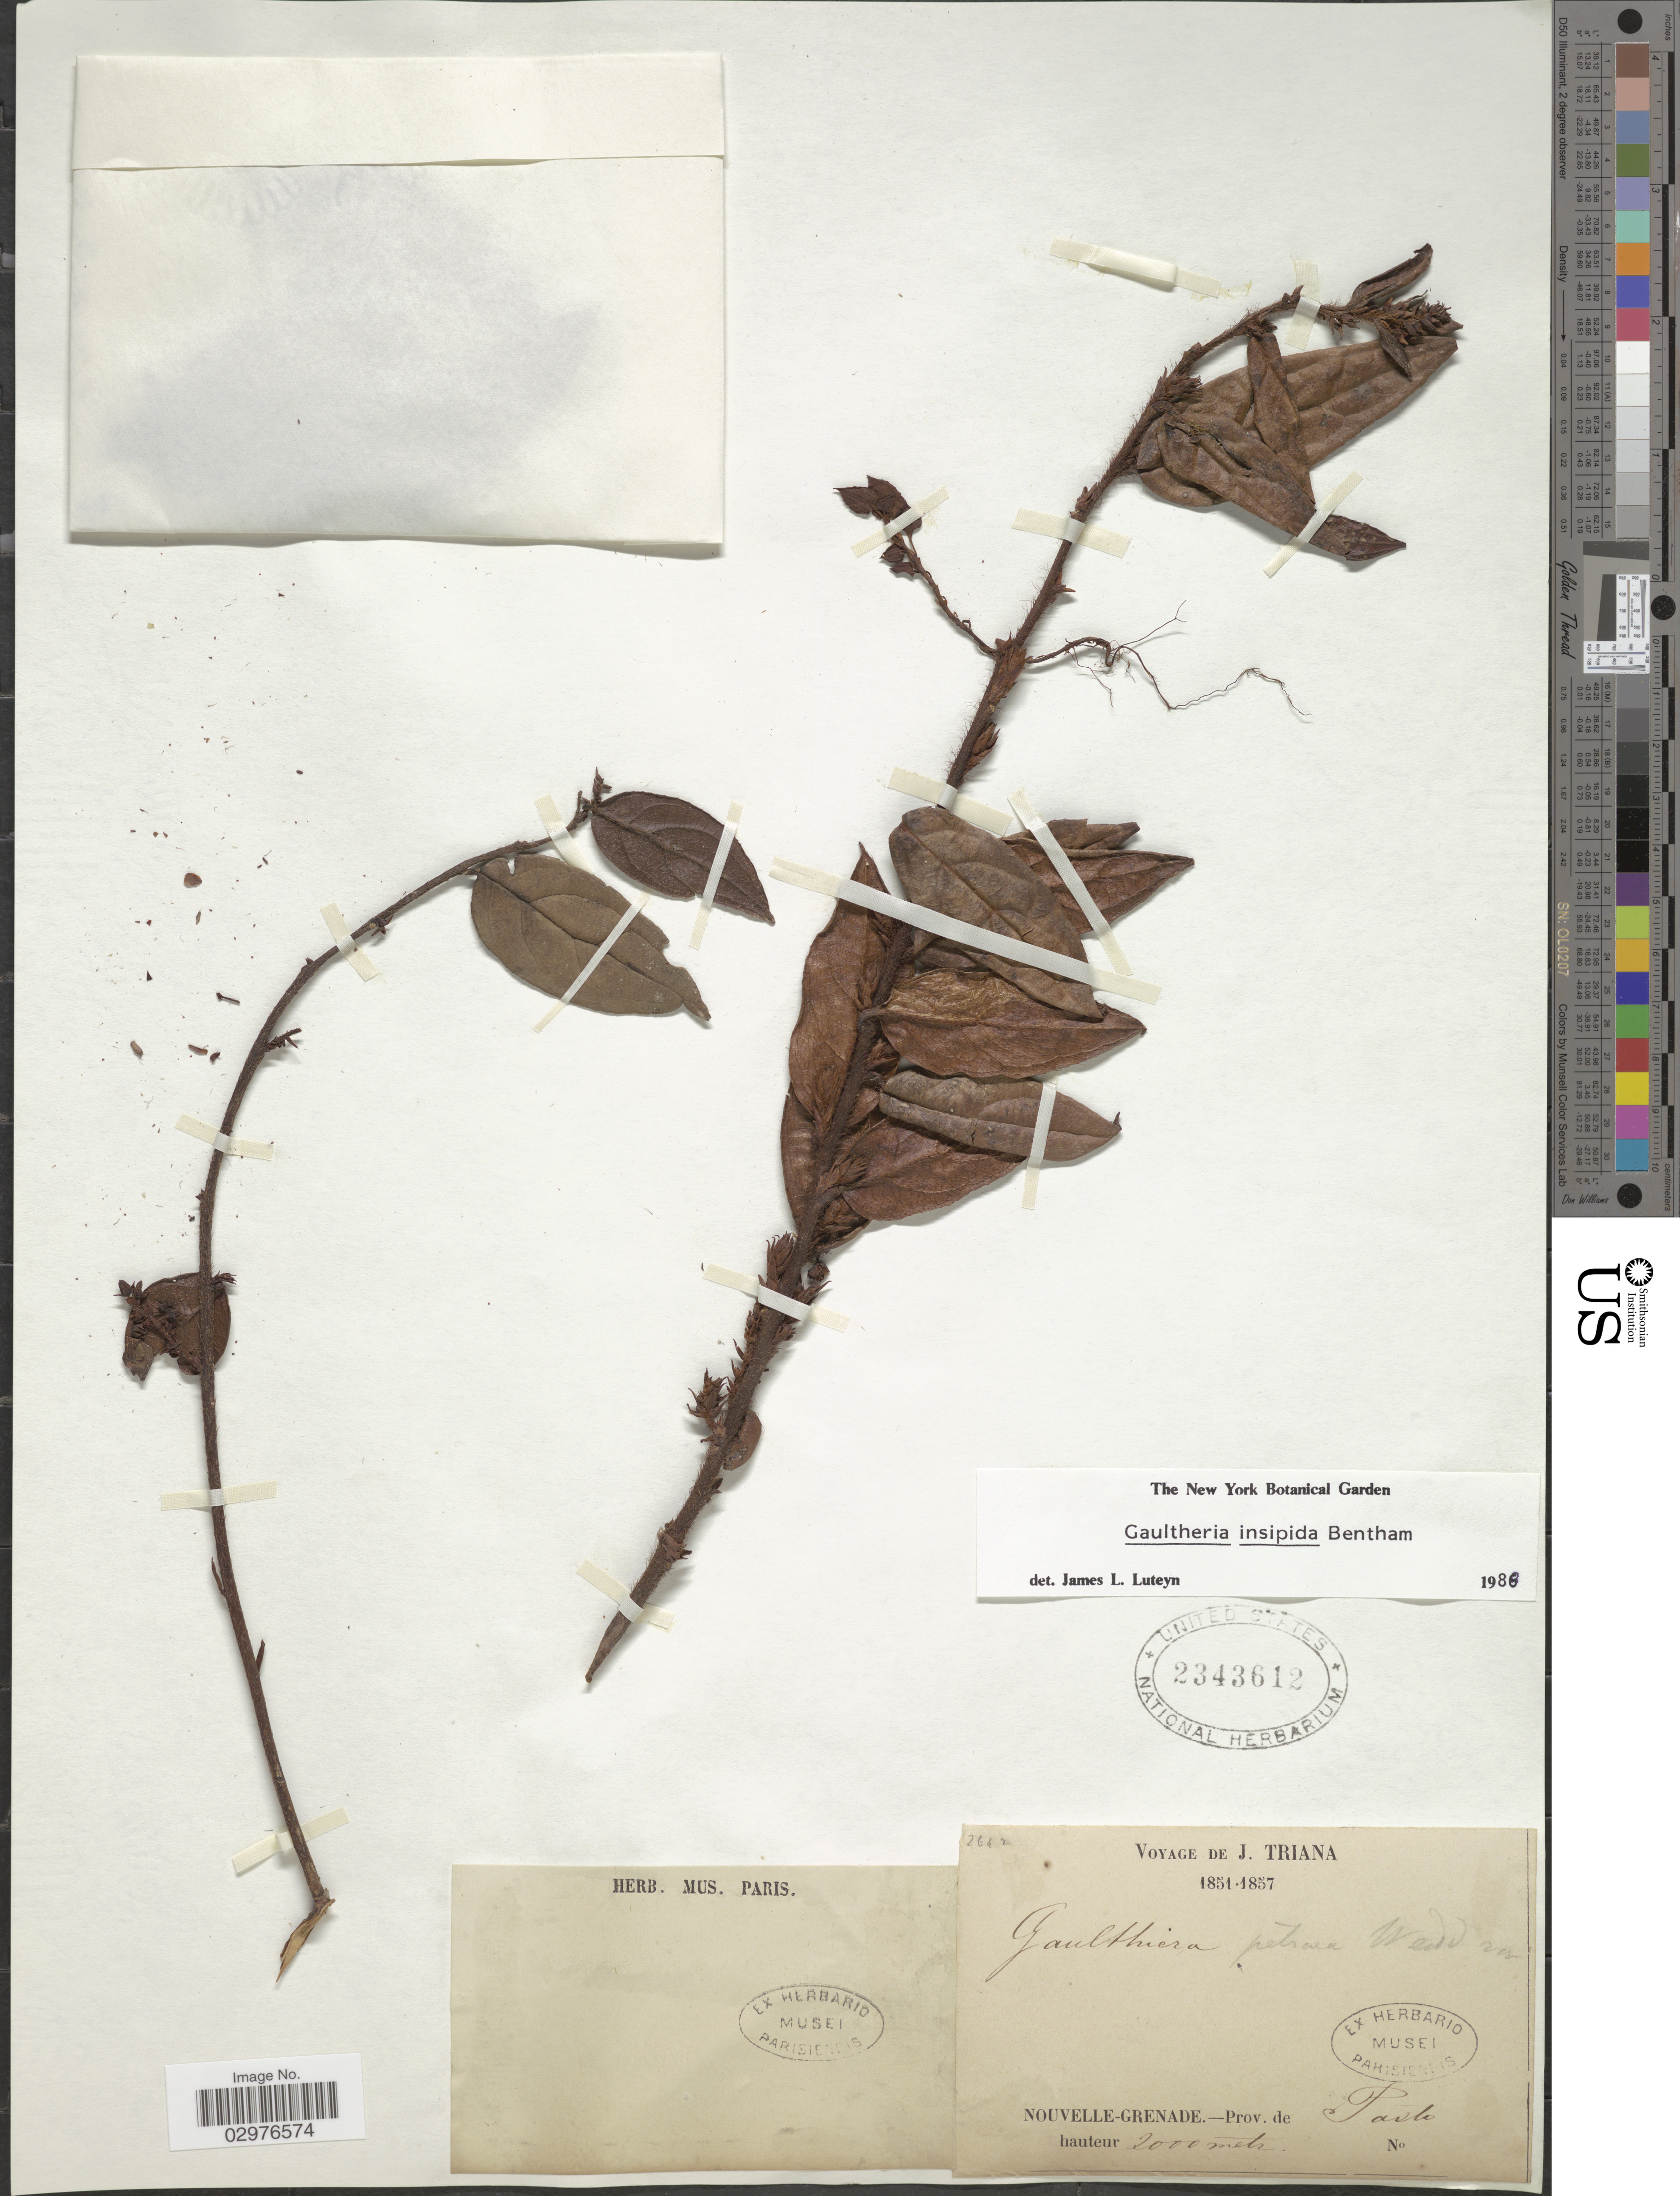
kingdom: Plantae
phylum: Tracheophyta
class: Magnoliopsida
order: Ericales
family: Ericaceae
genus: Gaultheria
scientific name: Gaultheria insipida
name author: Benth.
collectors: J. Triana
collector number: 2642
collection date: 1851/1857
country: Colombia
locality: Nouvelle-Grenade.- Prov. de Pasto.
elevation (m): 2000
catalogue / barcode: US 2343612